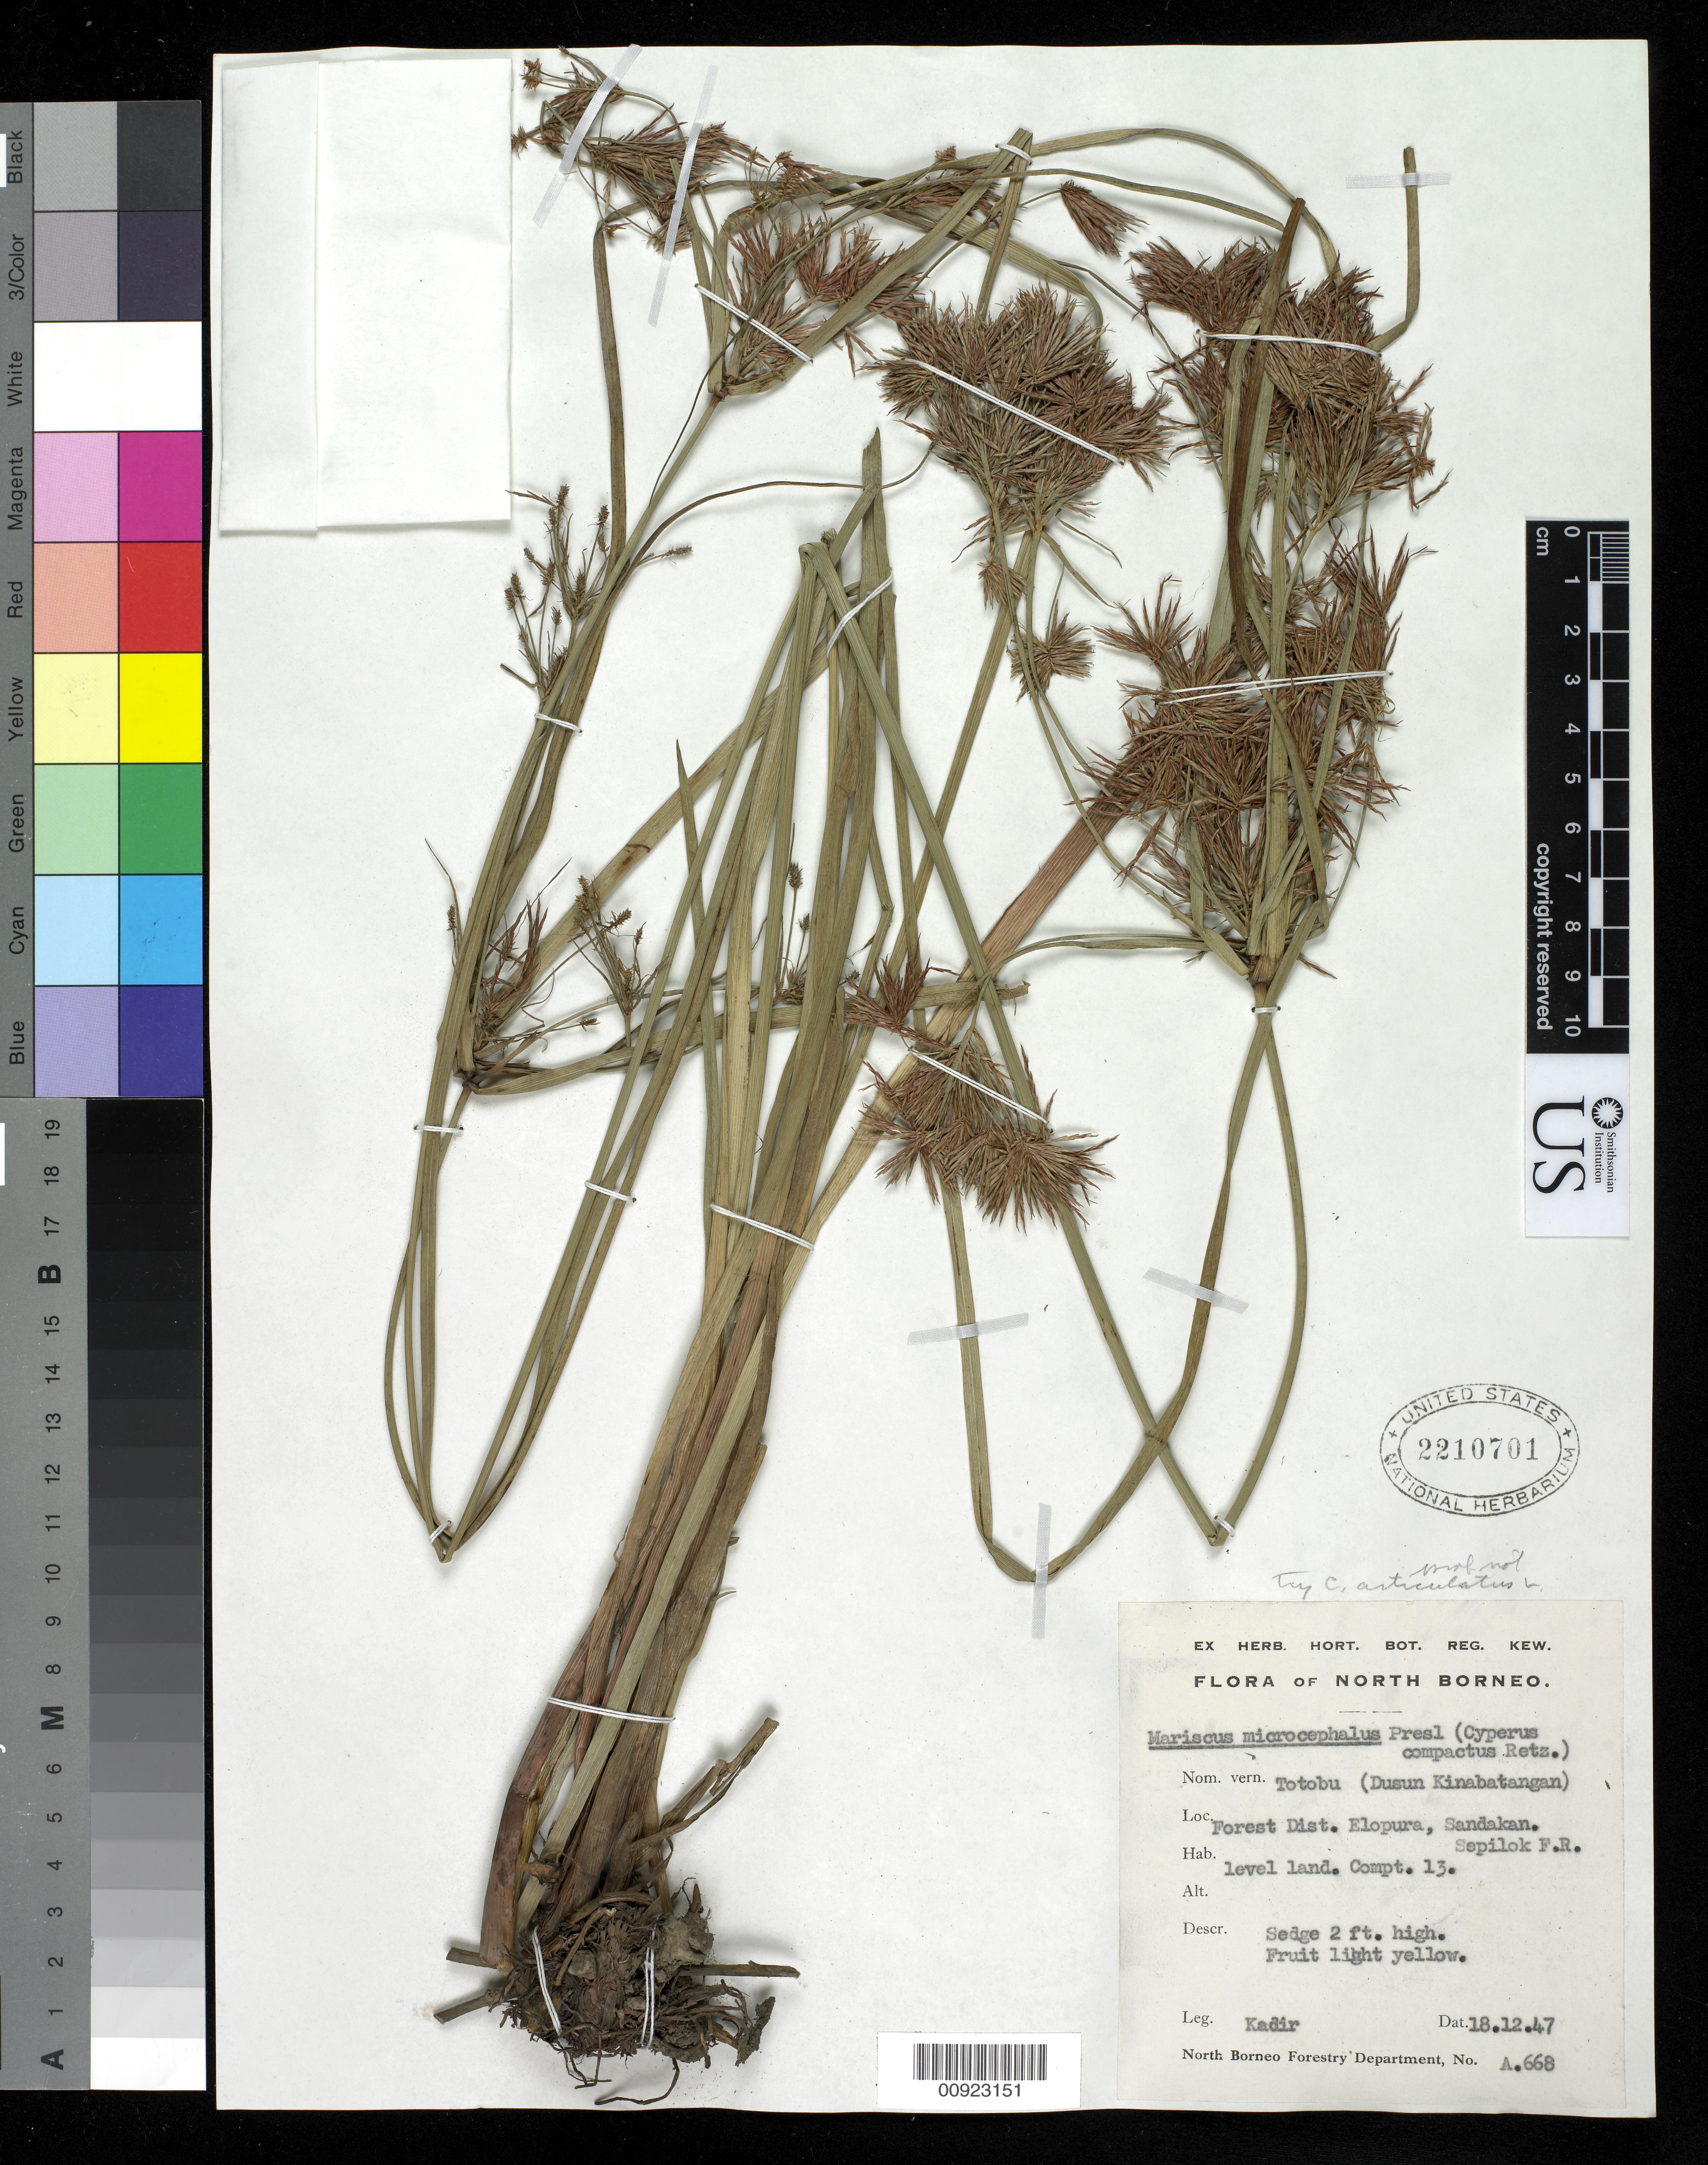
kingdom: Plantae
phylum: Tracheophyta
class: Liliopsida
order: Poales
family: Cyperaceae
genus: Cyperus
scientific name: Cyperus articulatus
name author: L.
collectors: A. Cuadra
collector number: A 668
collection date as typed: May 1949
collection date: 1949-05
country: Indonesia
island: Borneo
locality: Sapagaya river, elopura For. Dis. Sandakan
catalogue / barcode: US 2210701